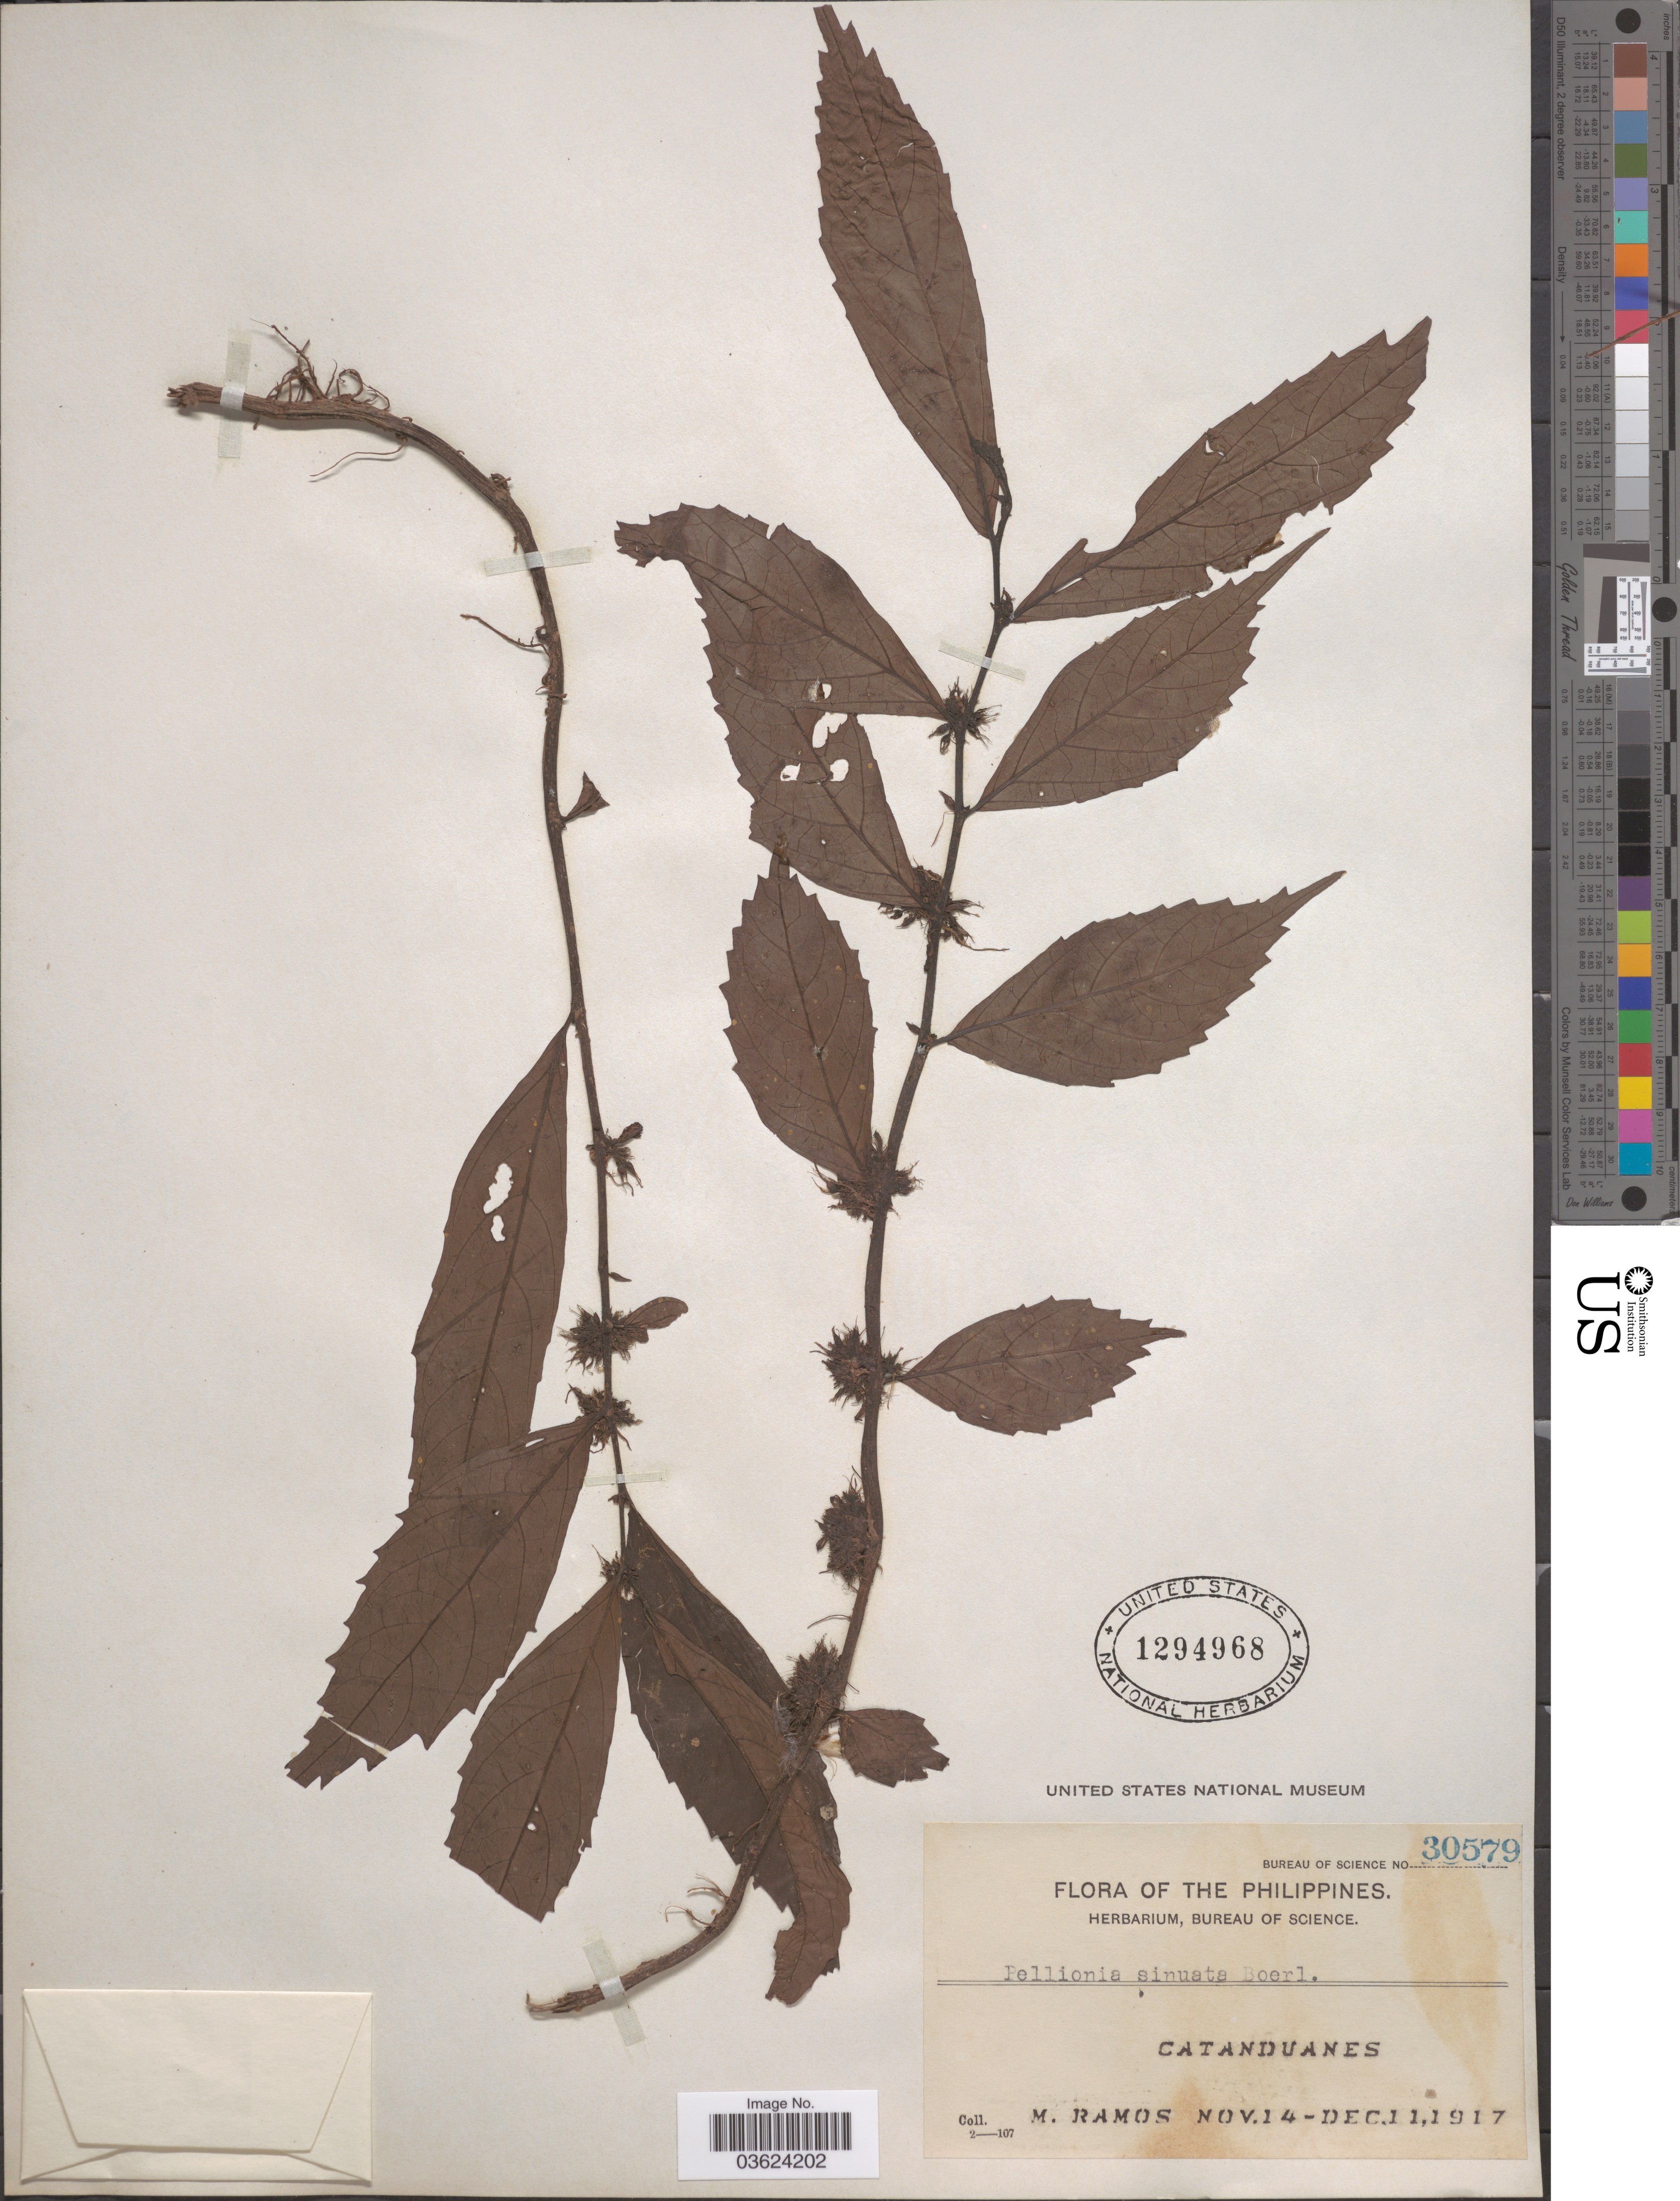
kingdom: Plantae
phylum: Tracheophyta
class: Magnoliopsida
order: Rosales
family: Urticaceae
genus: Elatostema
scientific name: Elatostema sinuatum var. sinuatum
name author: (Blume) Hassk.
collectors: M. Ramos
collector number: Bureau of Science 30579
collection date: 1917-11-14/1917-12-11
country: Philippines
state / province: Bicol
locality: Catanduanes.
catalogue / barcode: US 1294968